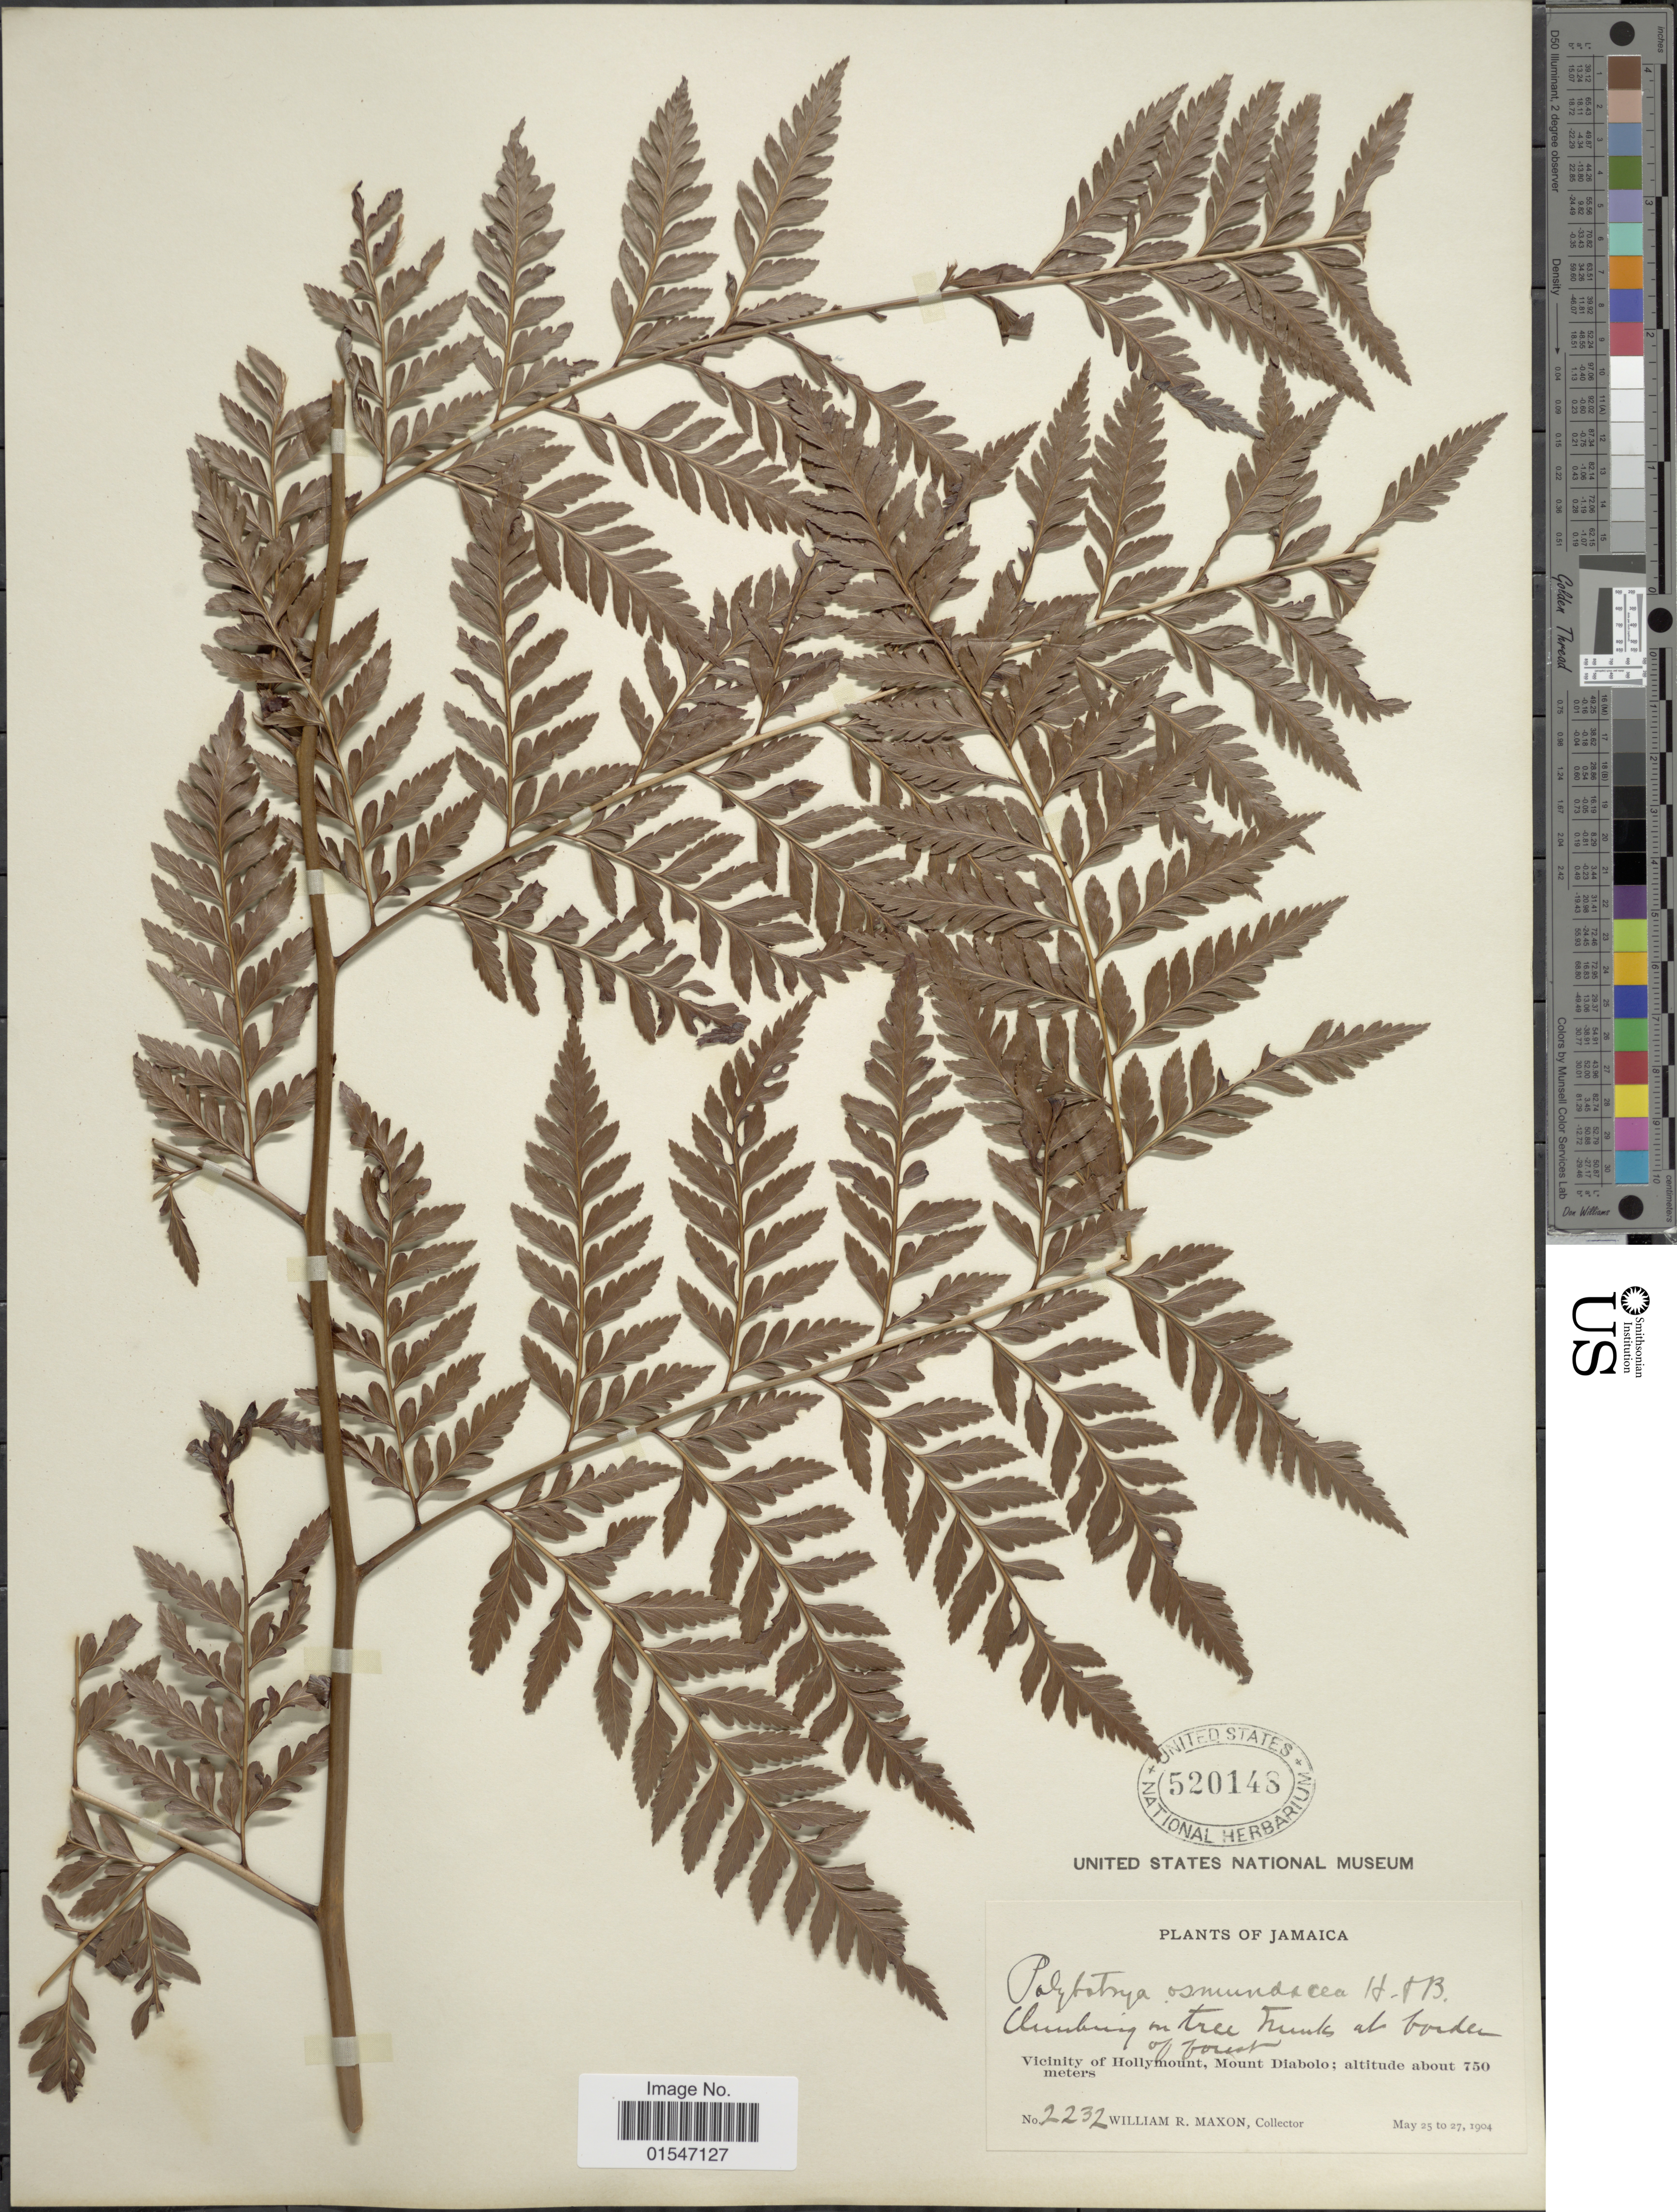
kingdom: Plantae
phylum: Tracheophyta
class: Polypodiopsida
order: Polypodiales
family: Dryopteridaceae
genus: Polybotrya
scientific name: Polybotrya osmundacea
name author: Humb. & Bonpl. ex Willd.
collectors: W. R. Maxon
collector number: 2232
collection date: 1904-05-25/1904-05-27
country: Jamaica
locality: Jamaica, Vicinity of Hollymount, Mount Diabolo.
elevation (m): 750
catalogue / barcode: US 520148